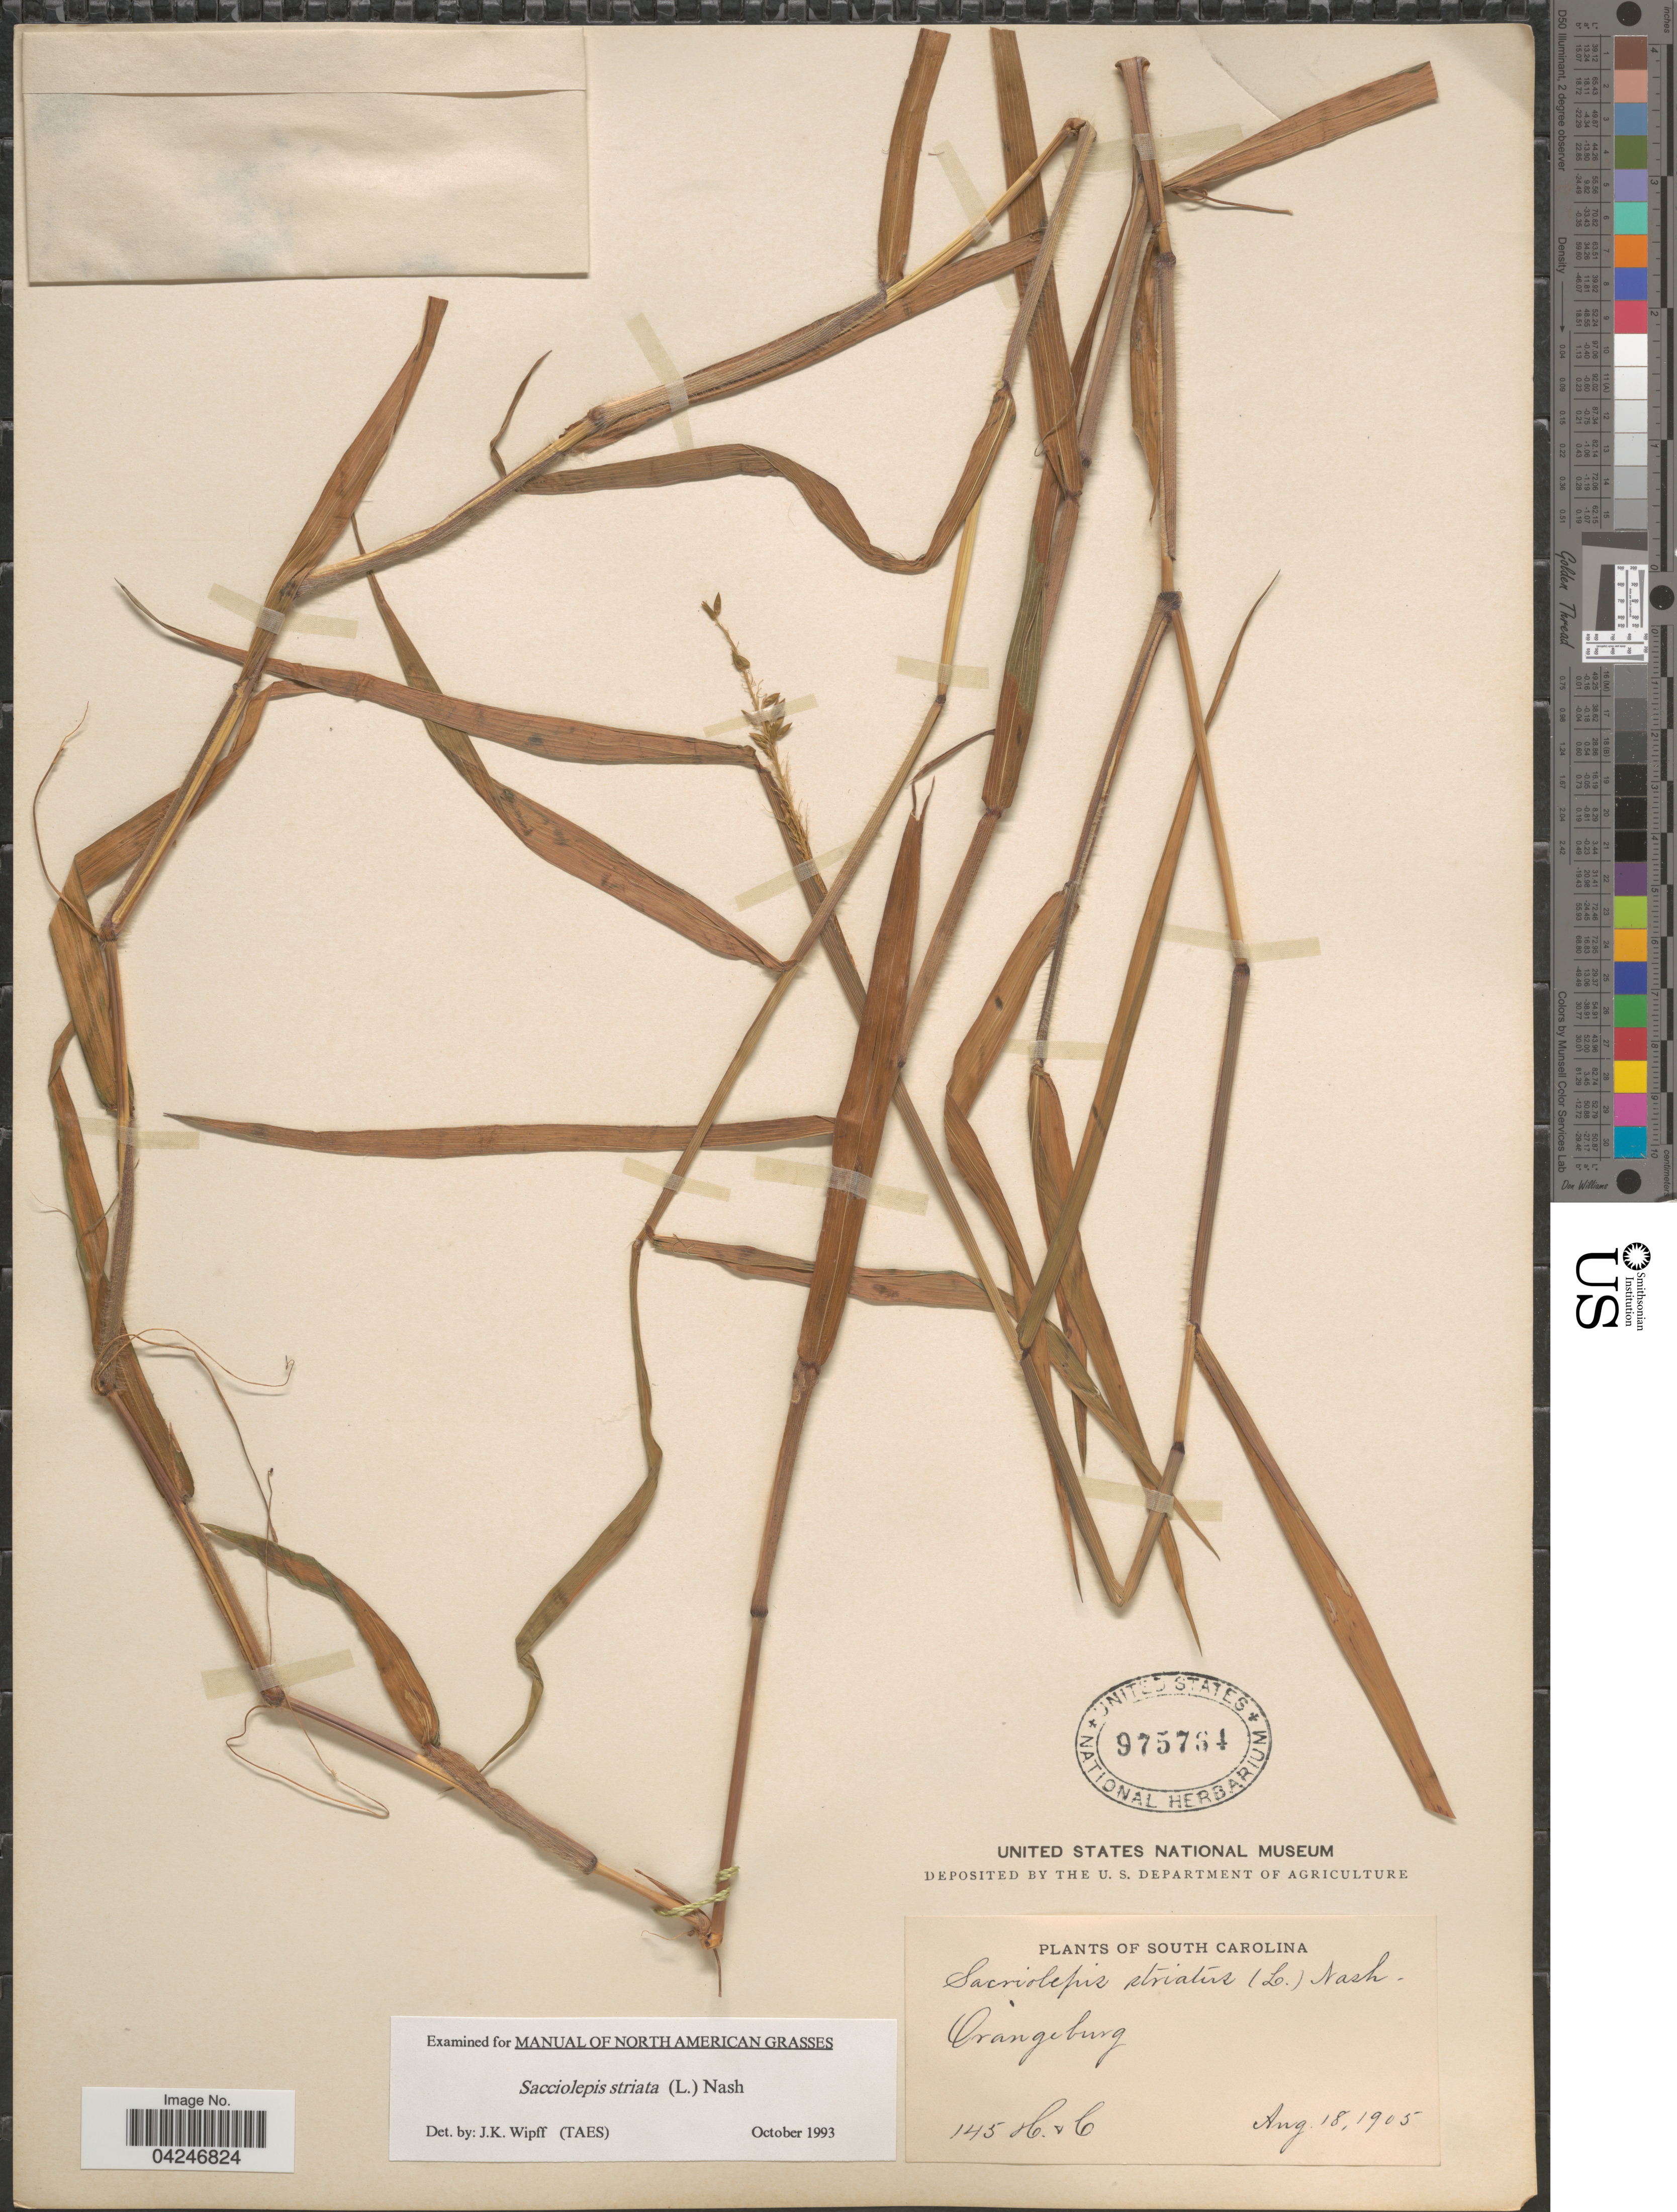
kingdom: Plantae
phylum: Tracheophyta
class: Liliopsida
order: Poales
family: Poaceae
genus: Sacciolepis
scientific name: Sacciolepis striata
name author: (L.) Nash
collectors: H. & C.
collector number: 145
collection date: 1905-08-18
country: United States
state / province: South Carolina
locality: Orangeburg.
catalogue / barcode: US 975764